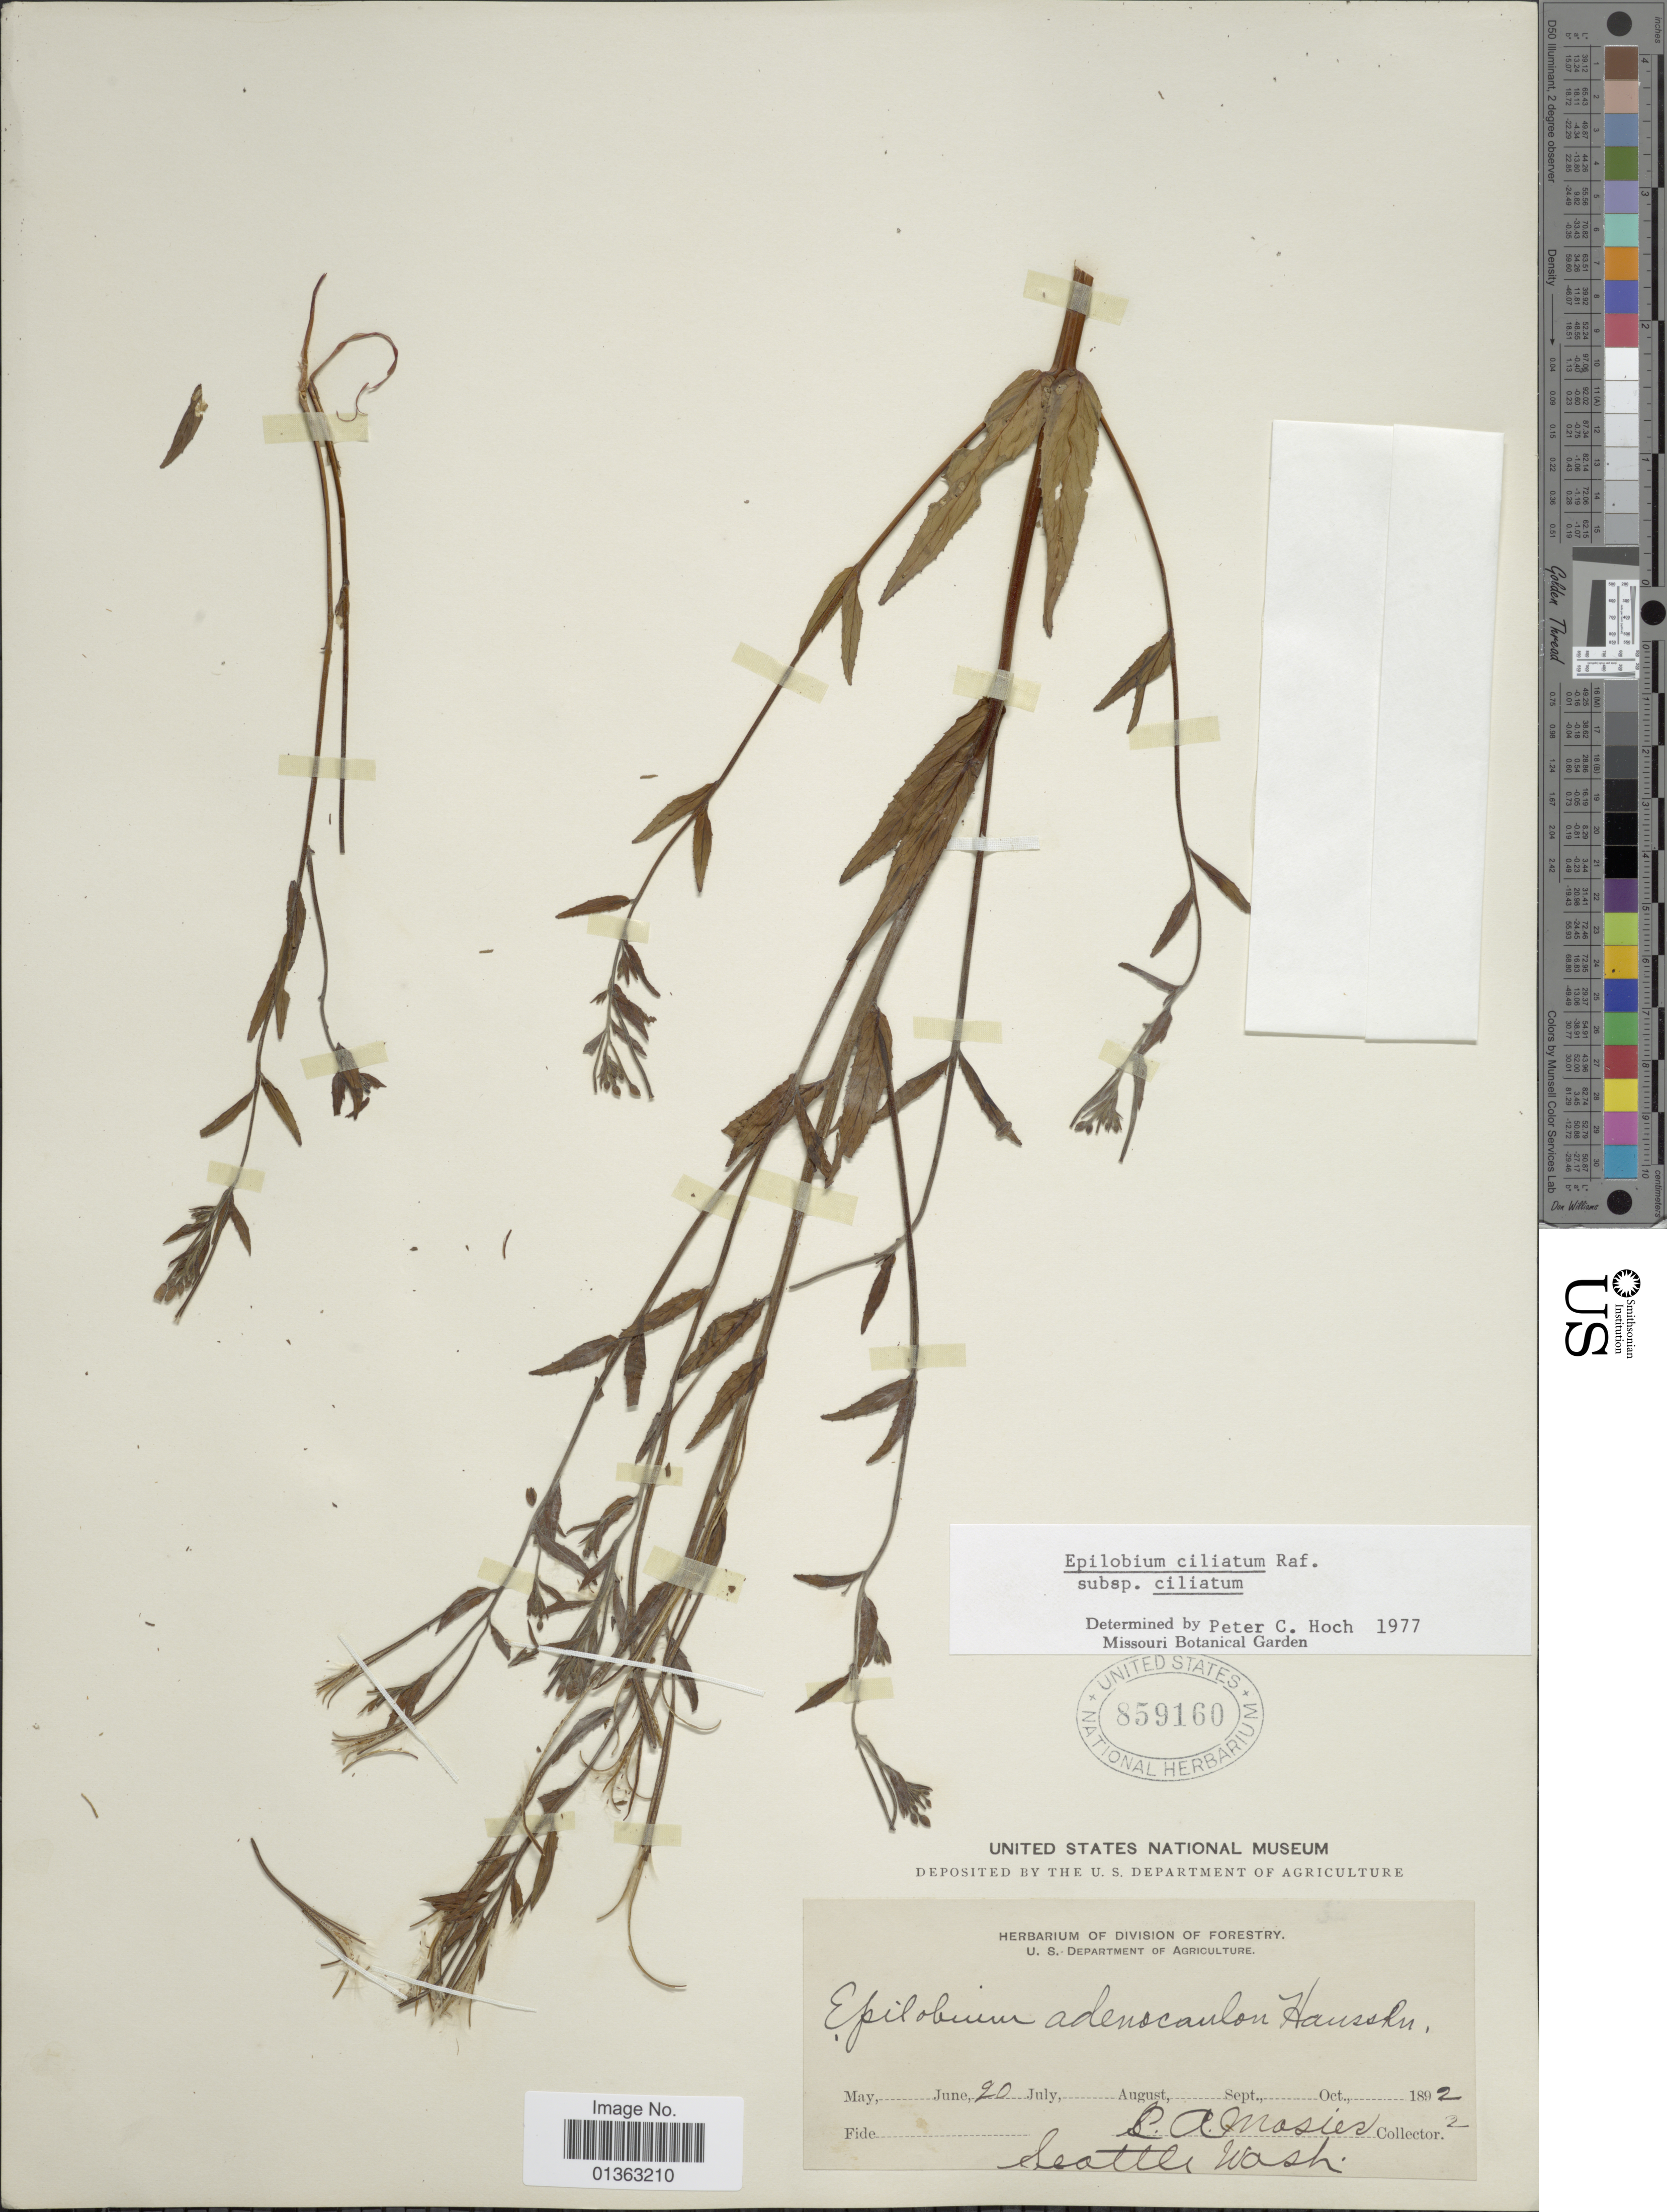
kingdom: Plantae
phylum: Tracheophyta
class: Magnoliopsida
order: Myrtales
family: Onagraceae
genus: Epilobium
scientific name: Epilobium ciliatum subsp. ciliatum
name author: Raf.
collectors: C. A. Mosier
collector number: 2 ?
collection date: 1892-07-20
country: United States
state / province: Washington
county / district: King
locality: Seattle.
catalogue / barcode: US 859160